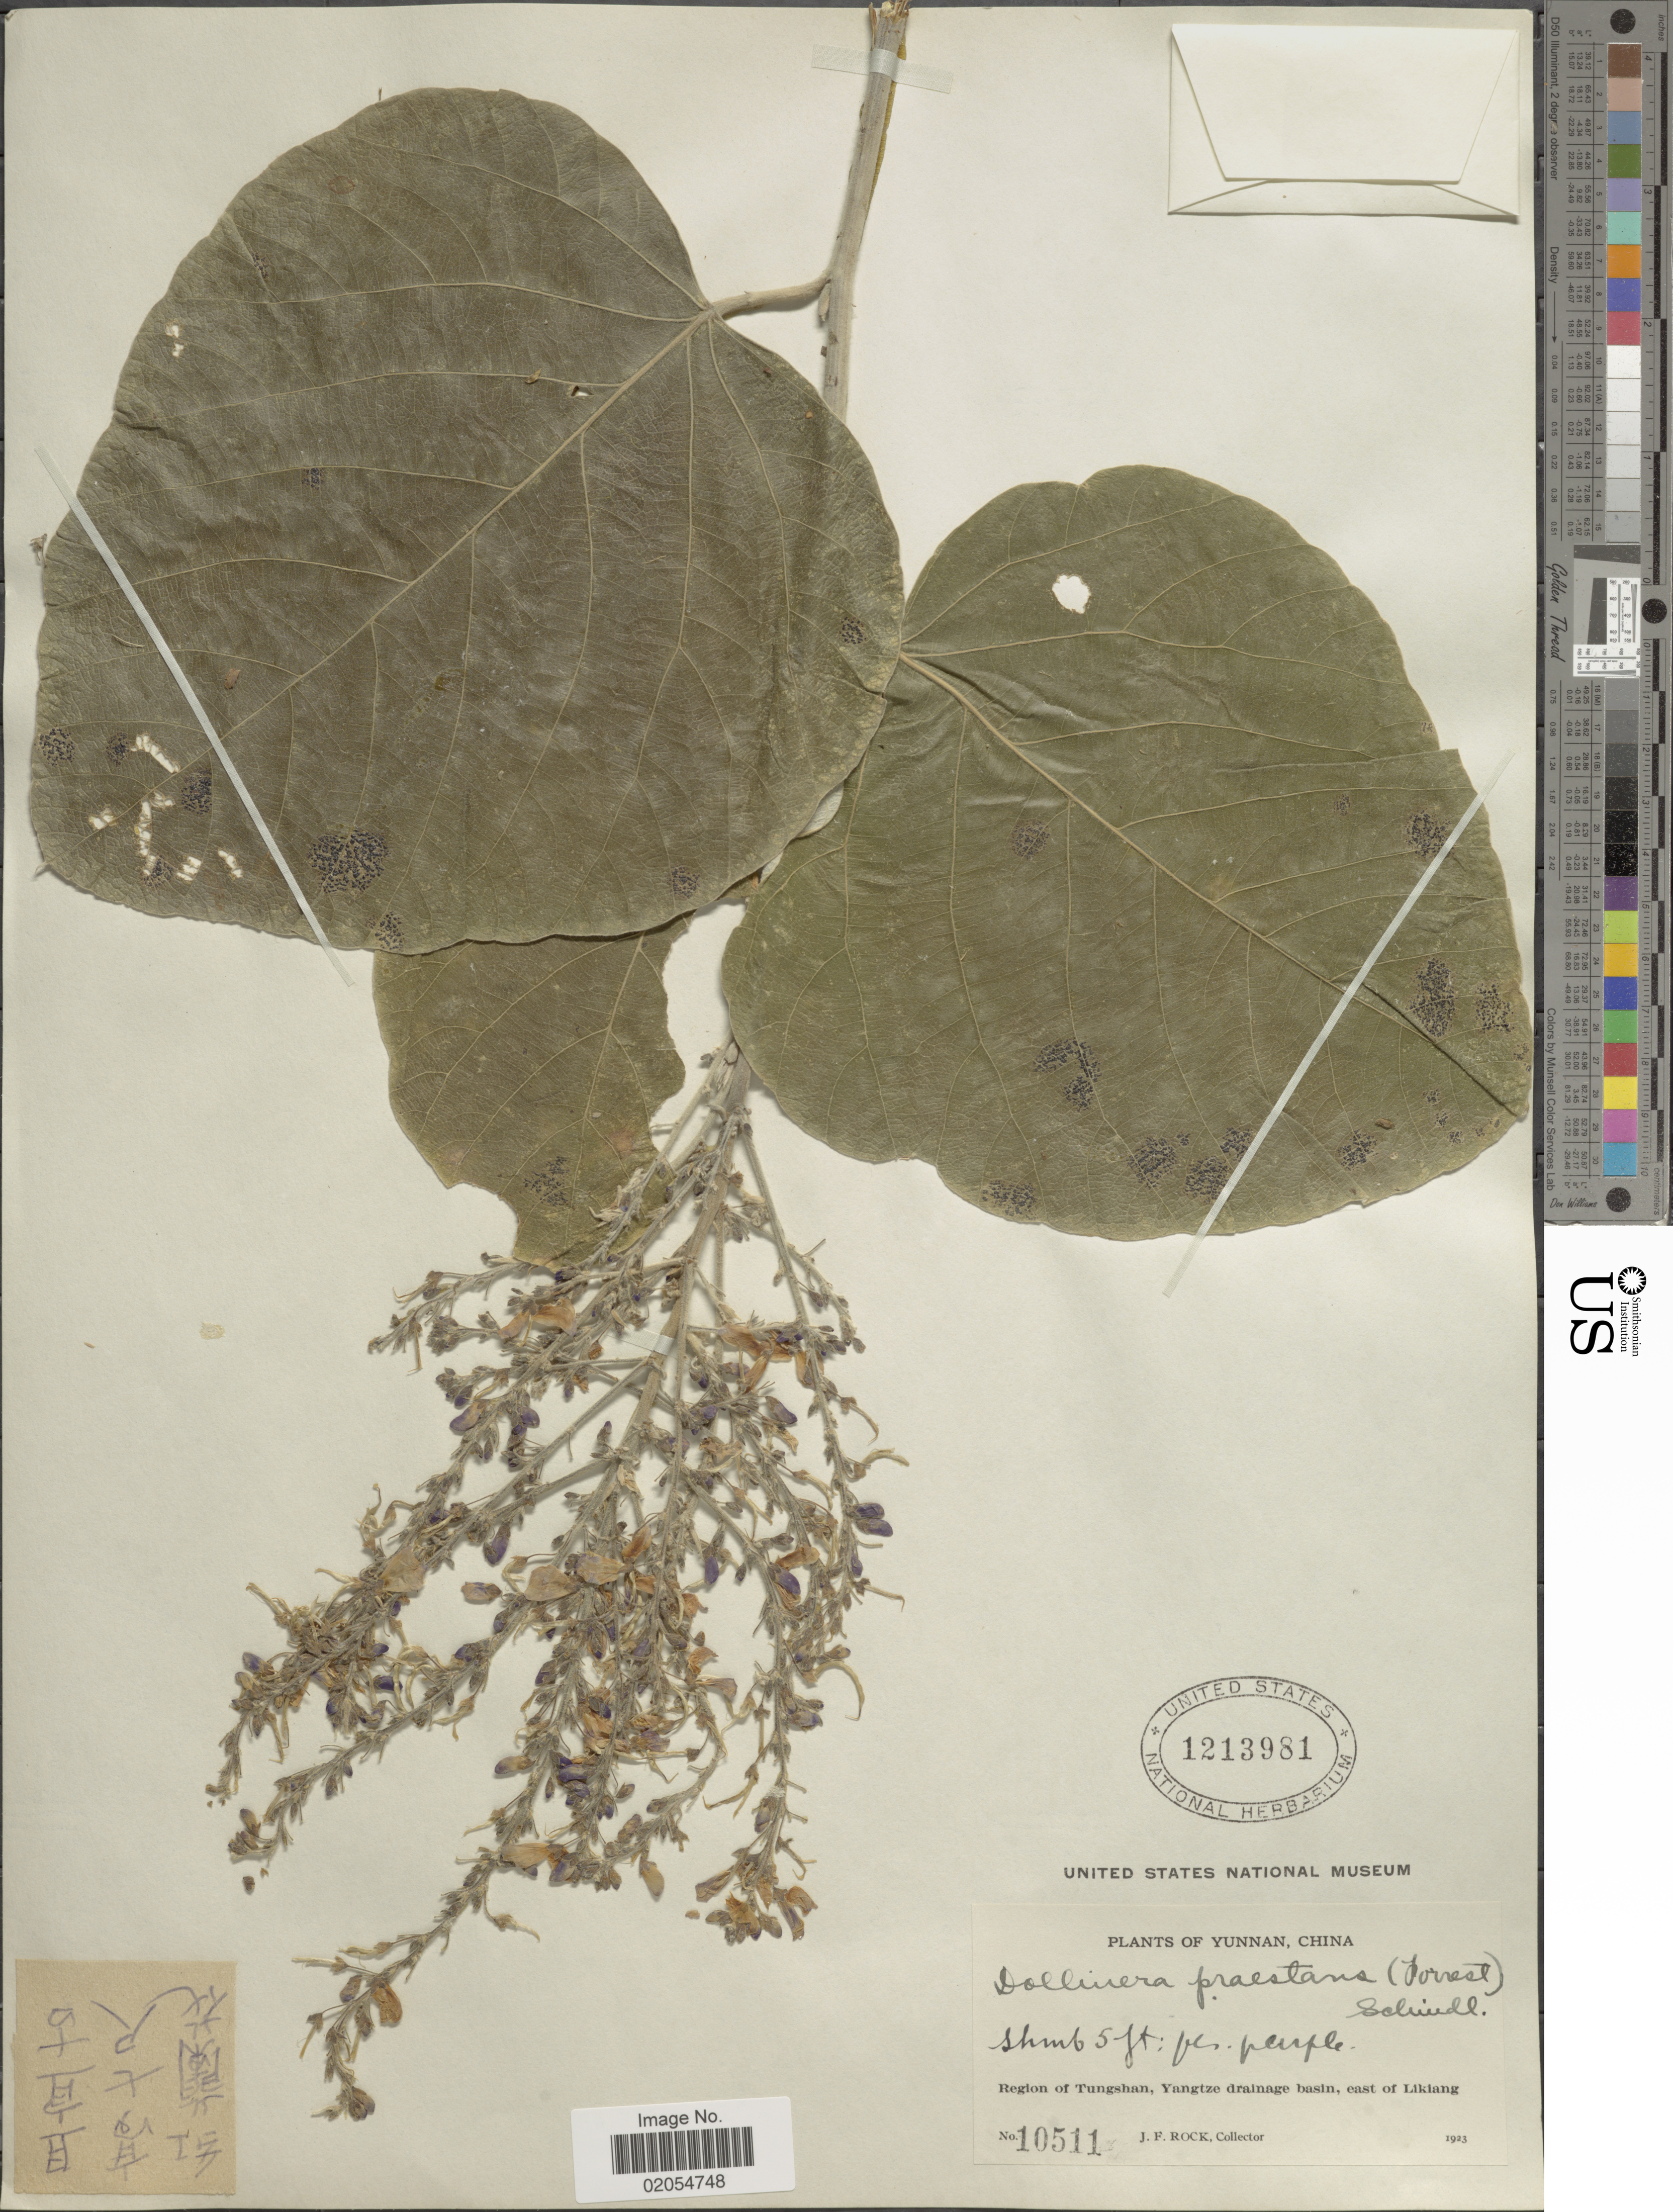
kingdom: Plantae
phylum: Tracheophyta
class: Magnoliopsida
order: Fabales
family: Fabaceae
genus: Sunhangia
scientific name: Sunhangia yunnanensis var. praestans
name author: (Forrest ex W.W. Sm.) H. Ohashi & K. Ohashi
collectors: J. Rock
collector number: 10511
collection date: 1923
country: China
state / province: Yunnan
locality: Region of Tungshan, Yangtze drainage basin, east of Likiang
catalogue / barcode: US 1213981